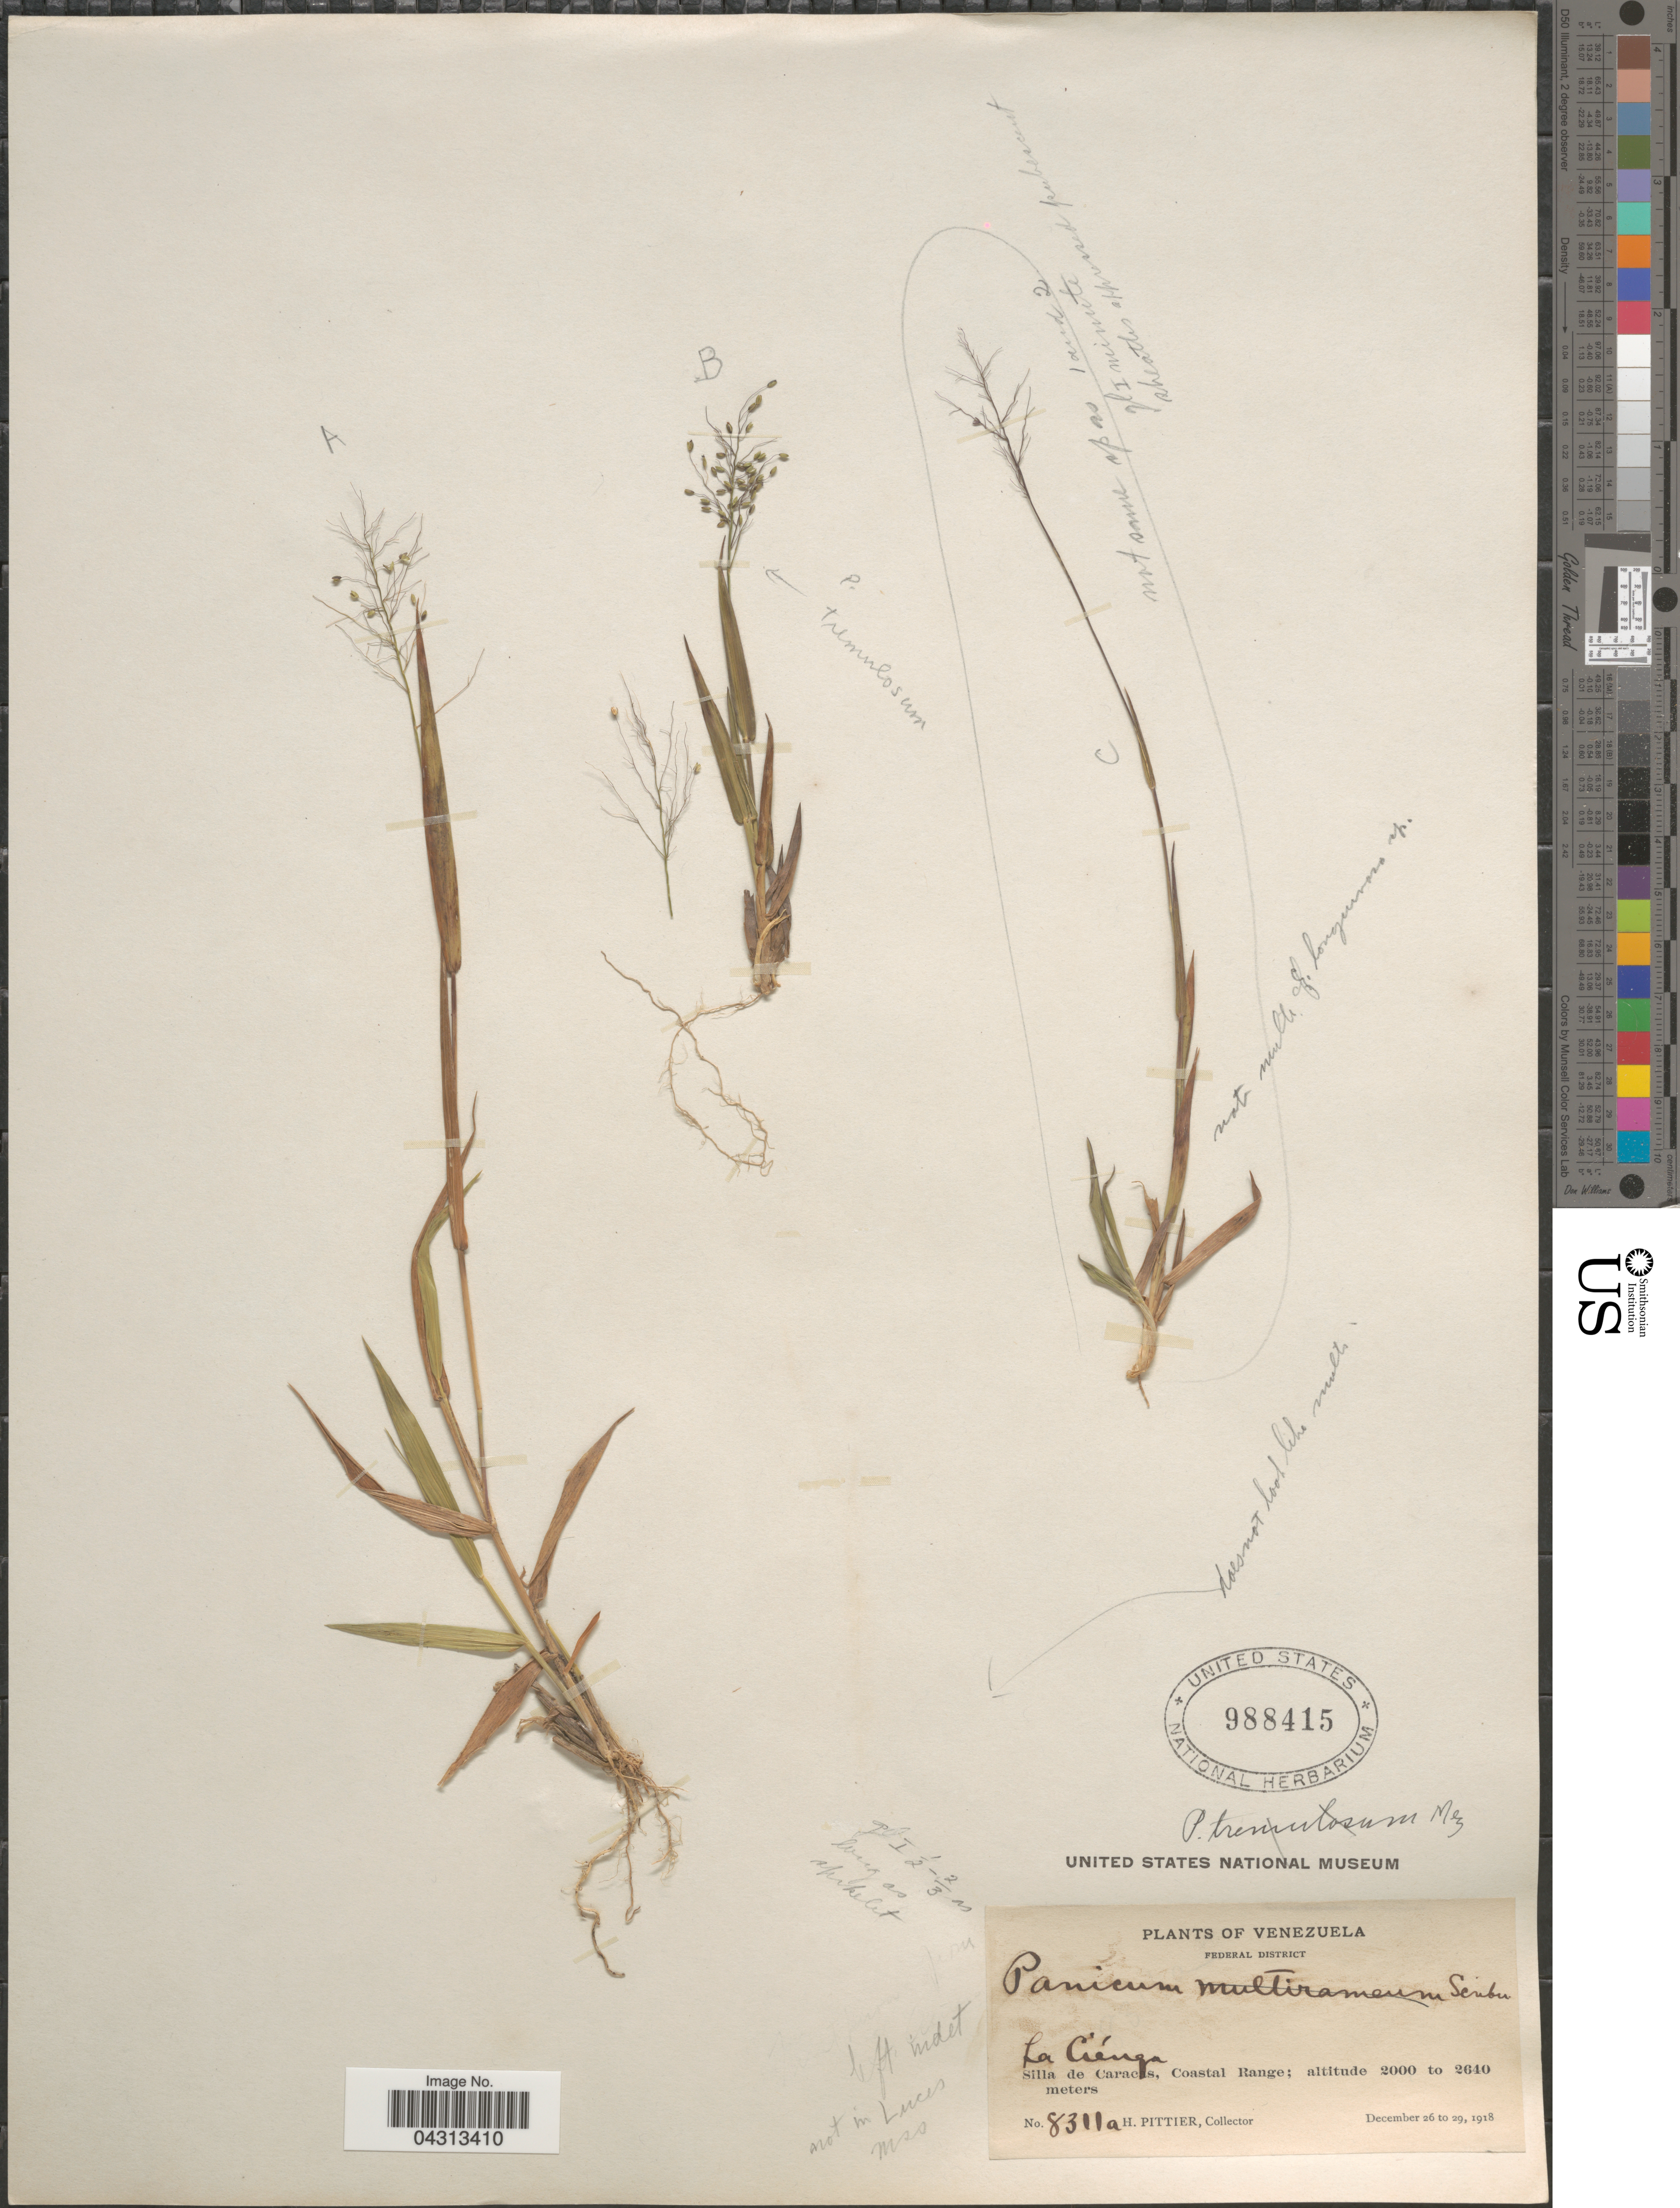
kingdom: Plantae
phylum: Tracheophyta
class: Liliopsida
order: Poales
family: Poaceae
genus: Dichanthelium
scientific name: Dichanthelium viscidellum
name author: (Scribn.) Gould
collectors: H. F. Pittier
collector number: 8311a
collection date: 1918-12-26/1918-12-29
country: Venezuela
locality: Federal District. La Ciénega. Silla de Caracas, Coastal Range.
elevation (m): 2000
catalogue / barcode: US 988415